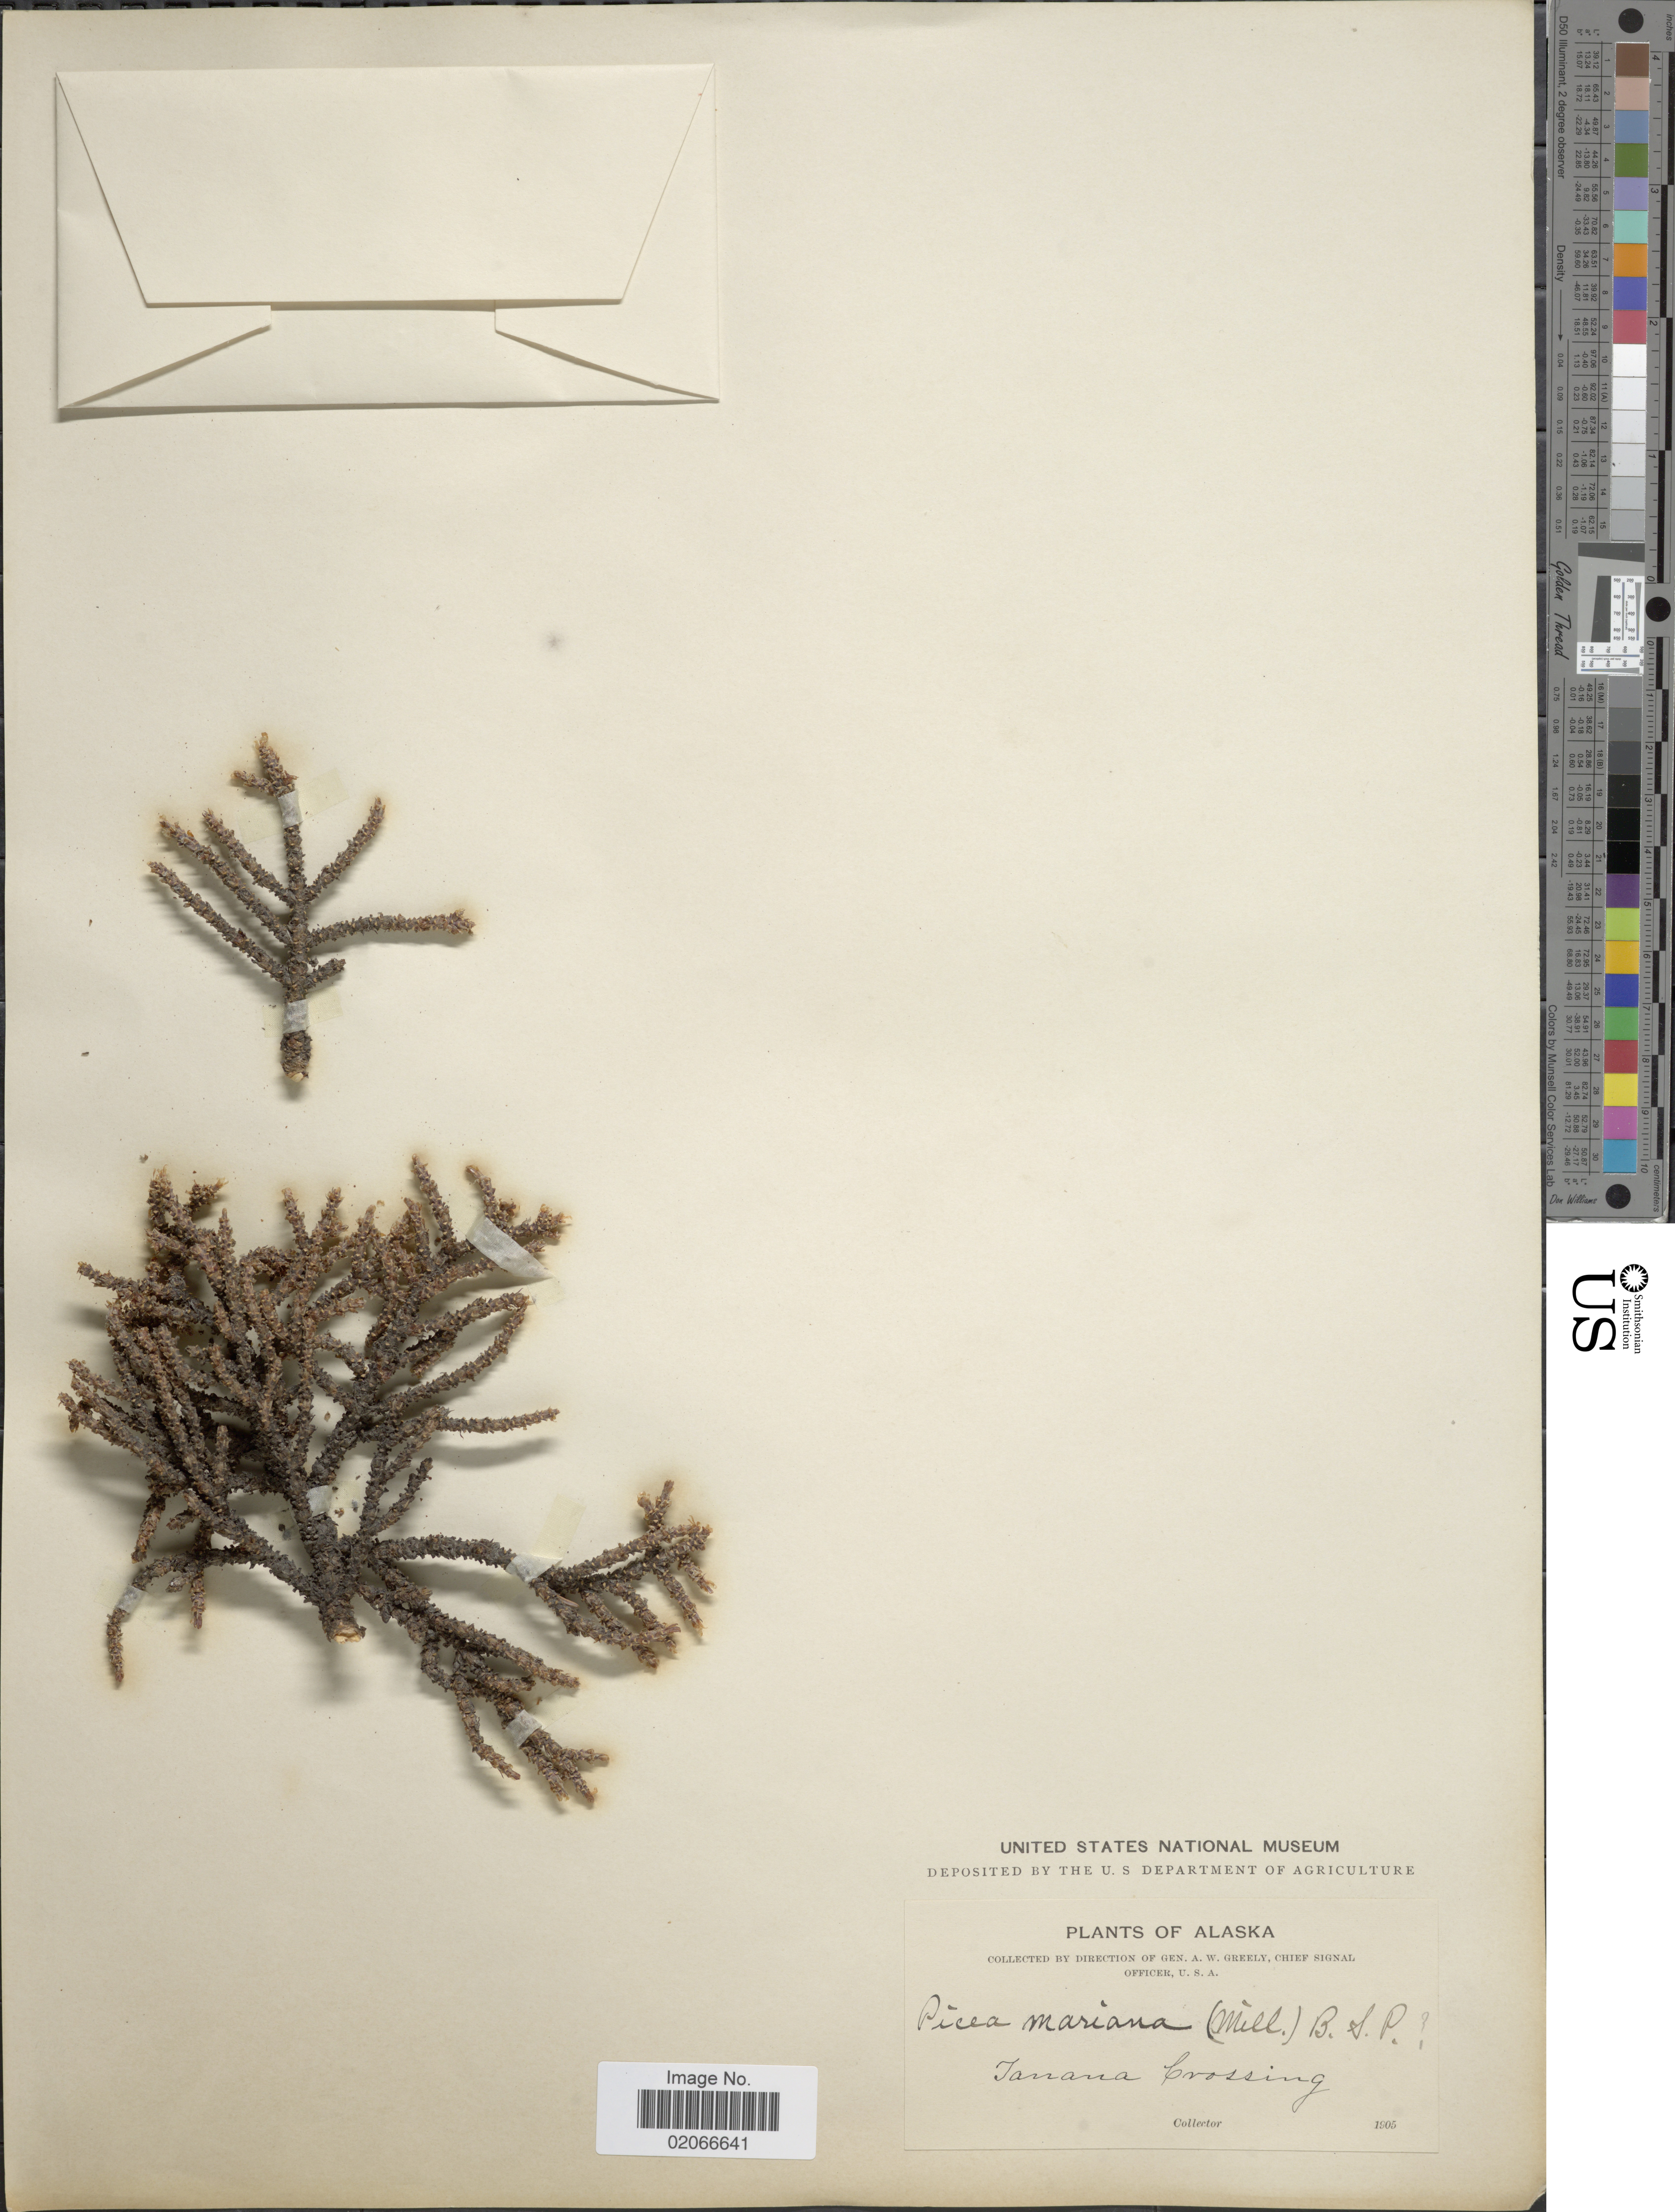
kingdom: Plantae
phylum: Tracheophyta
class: Pinopsida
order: Pinales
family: Pinaceae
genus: Picea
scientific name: Picea mariana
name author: (Mill.) Britton, Stearns & Poggenb.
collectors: A. Greeley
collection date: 1905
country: United States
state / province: Alaska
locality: Tanana Crossing